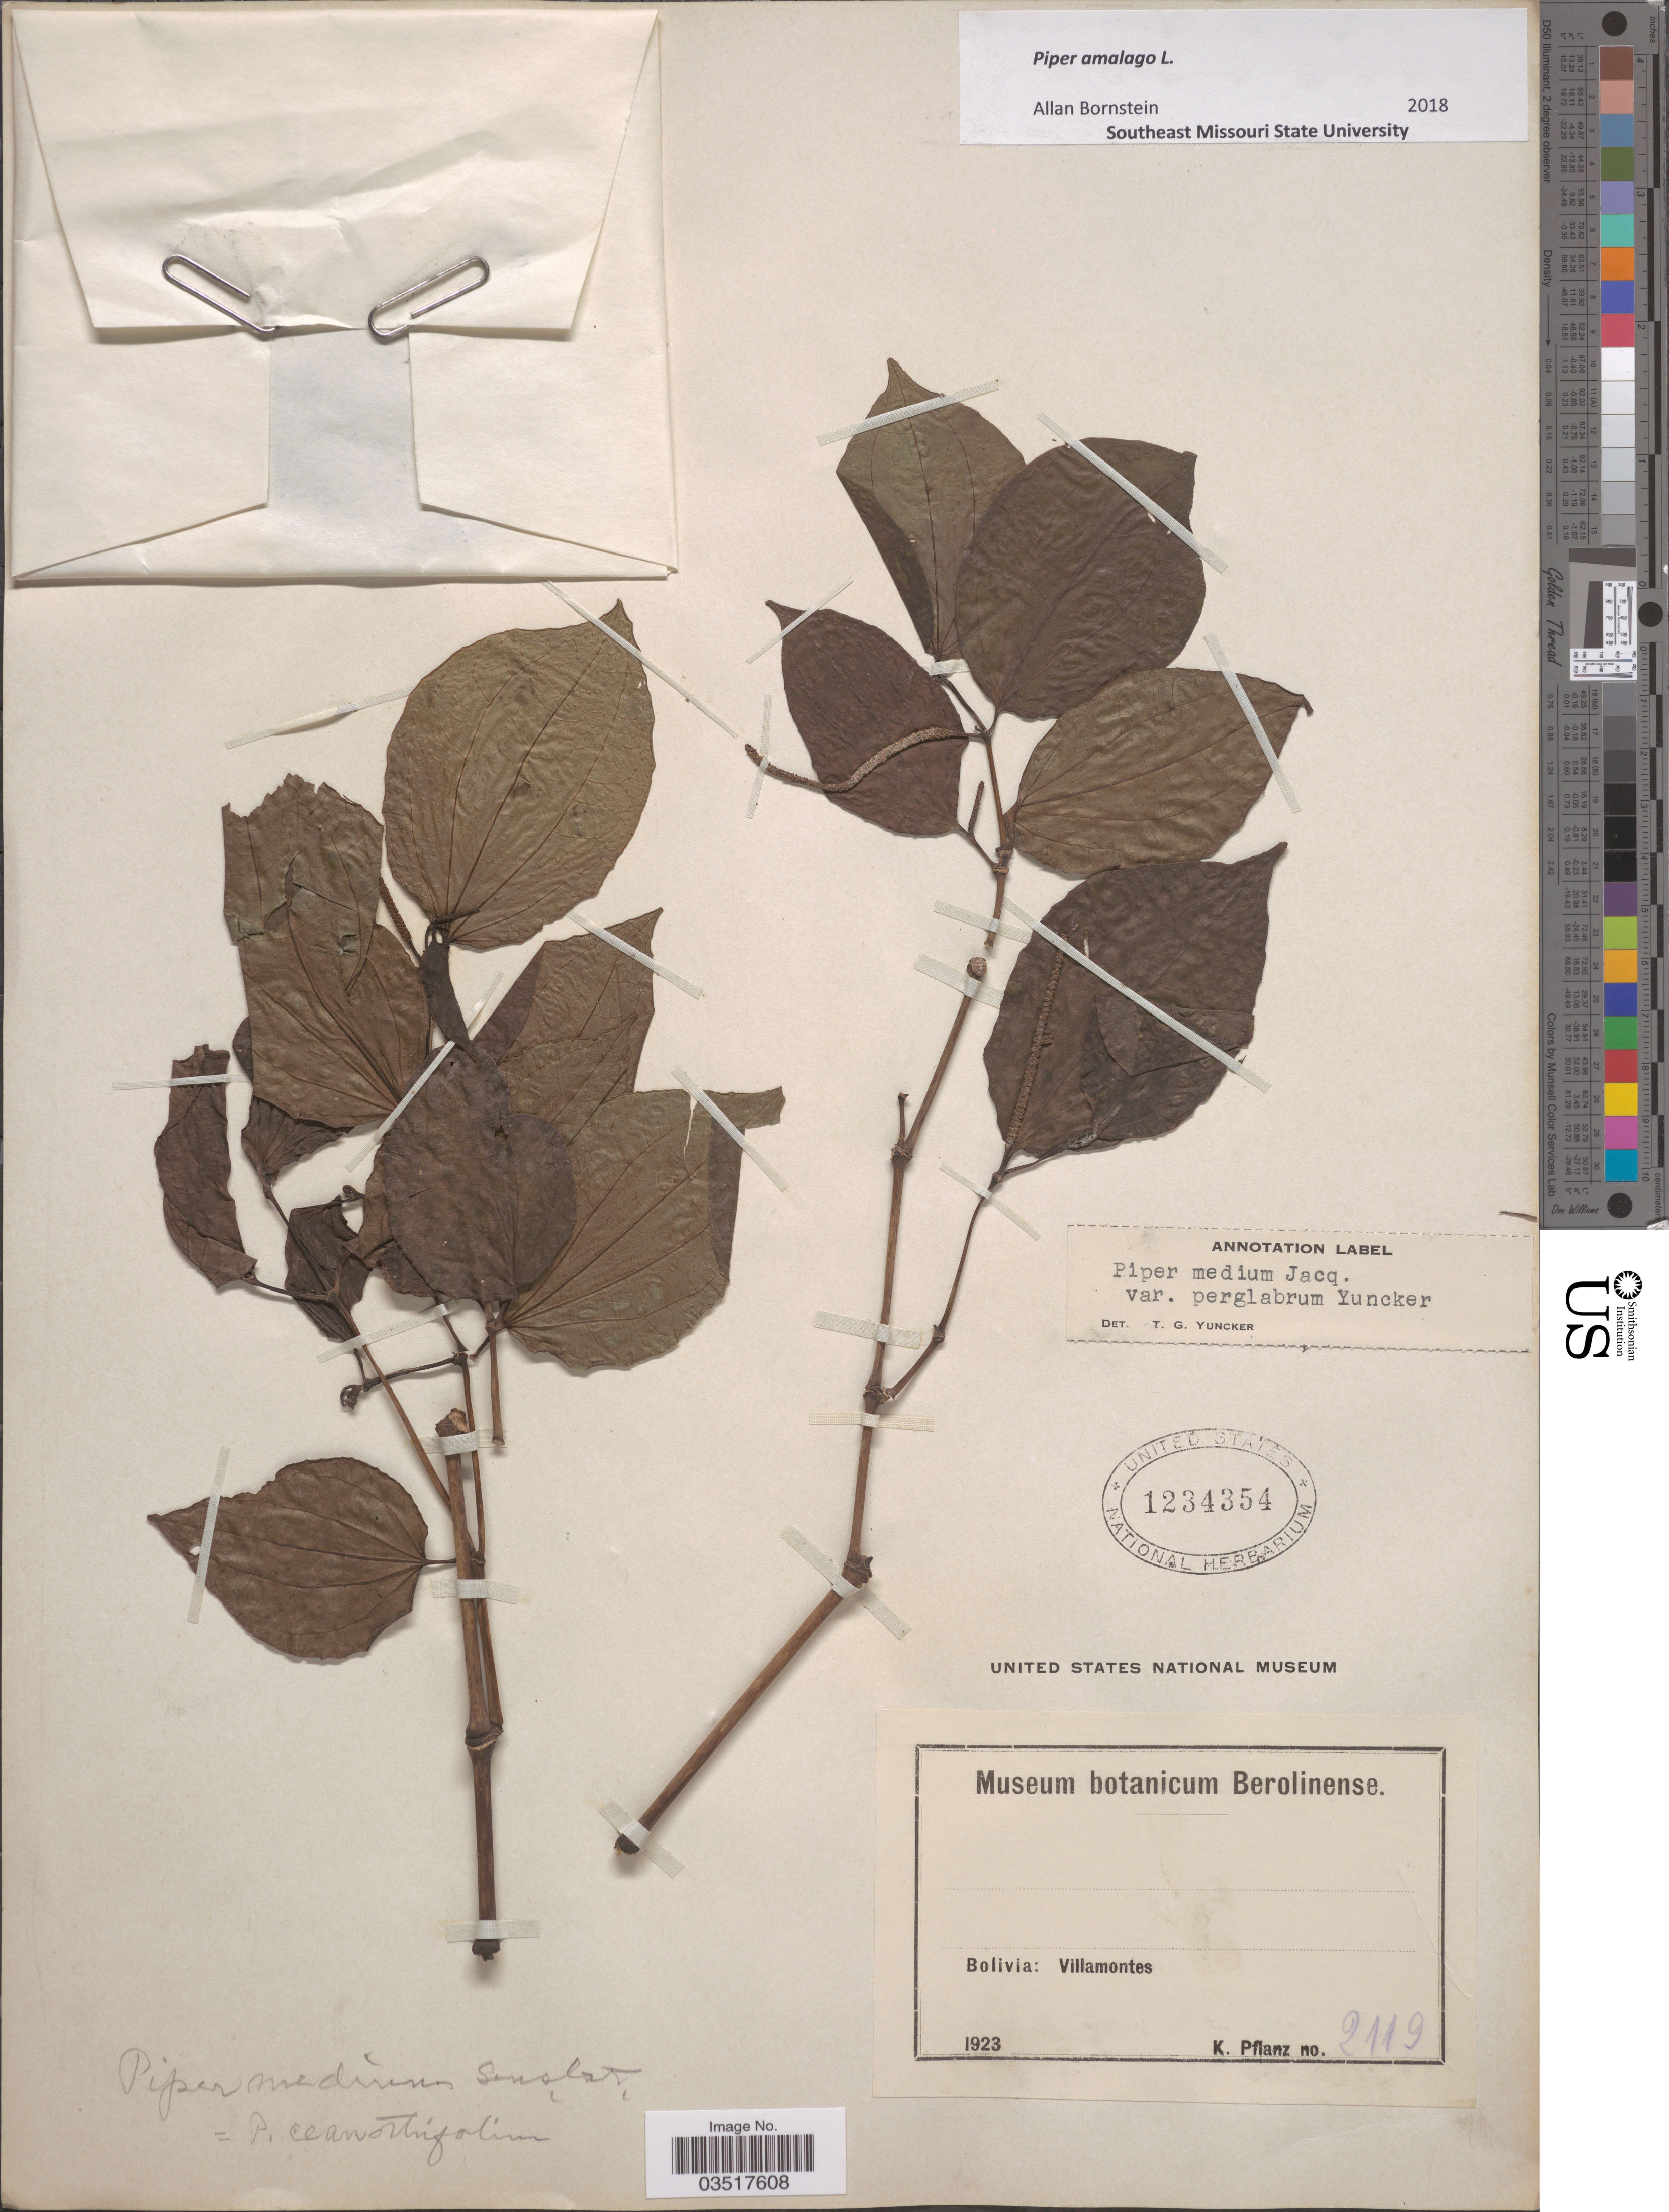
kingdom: Plantae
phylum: Tracheophyta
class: Magnoliopsida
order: Piperales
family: Piperaceae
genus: Piper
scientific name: Piper amalago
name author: L.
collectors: K. Pflanz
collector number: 2119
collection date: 1923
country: Bolivia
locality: Villamontes.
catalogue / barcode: US 1234354